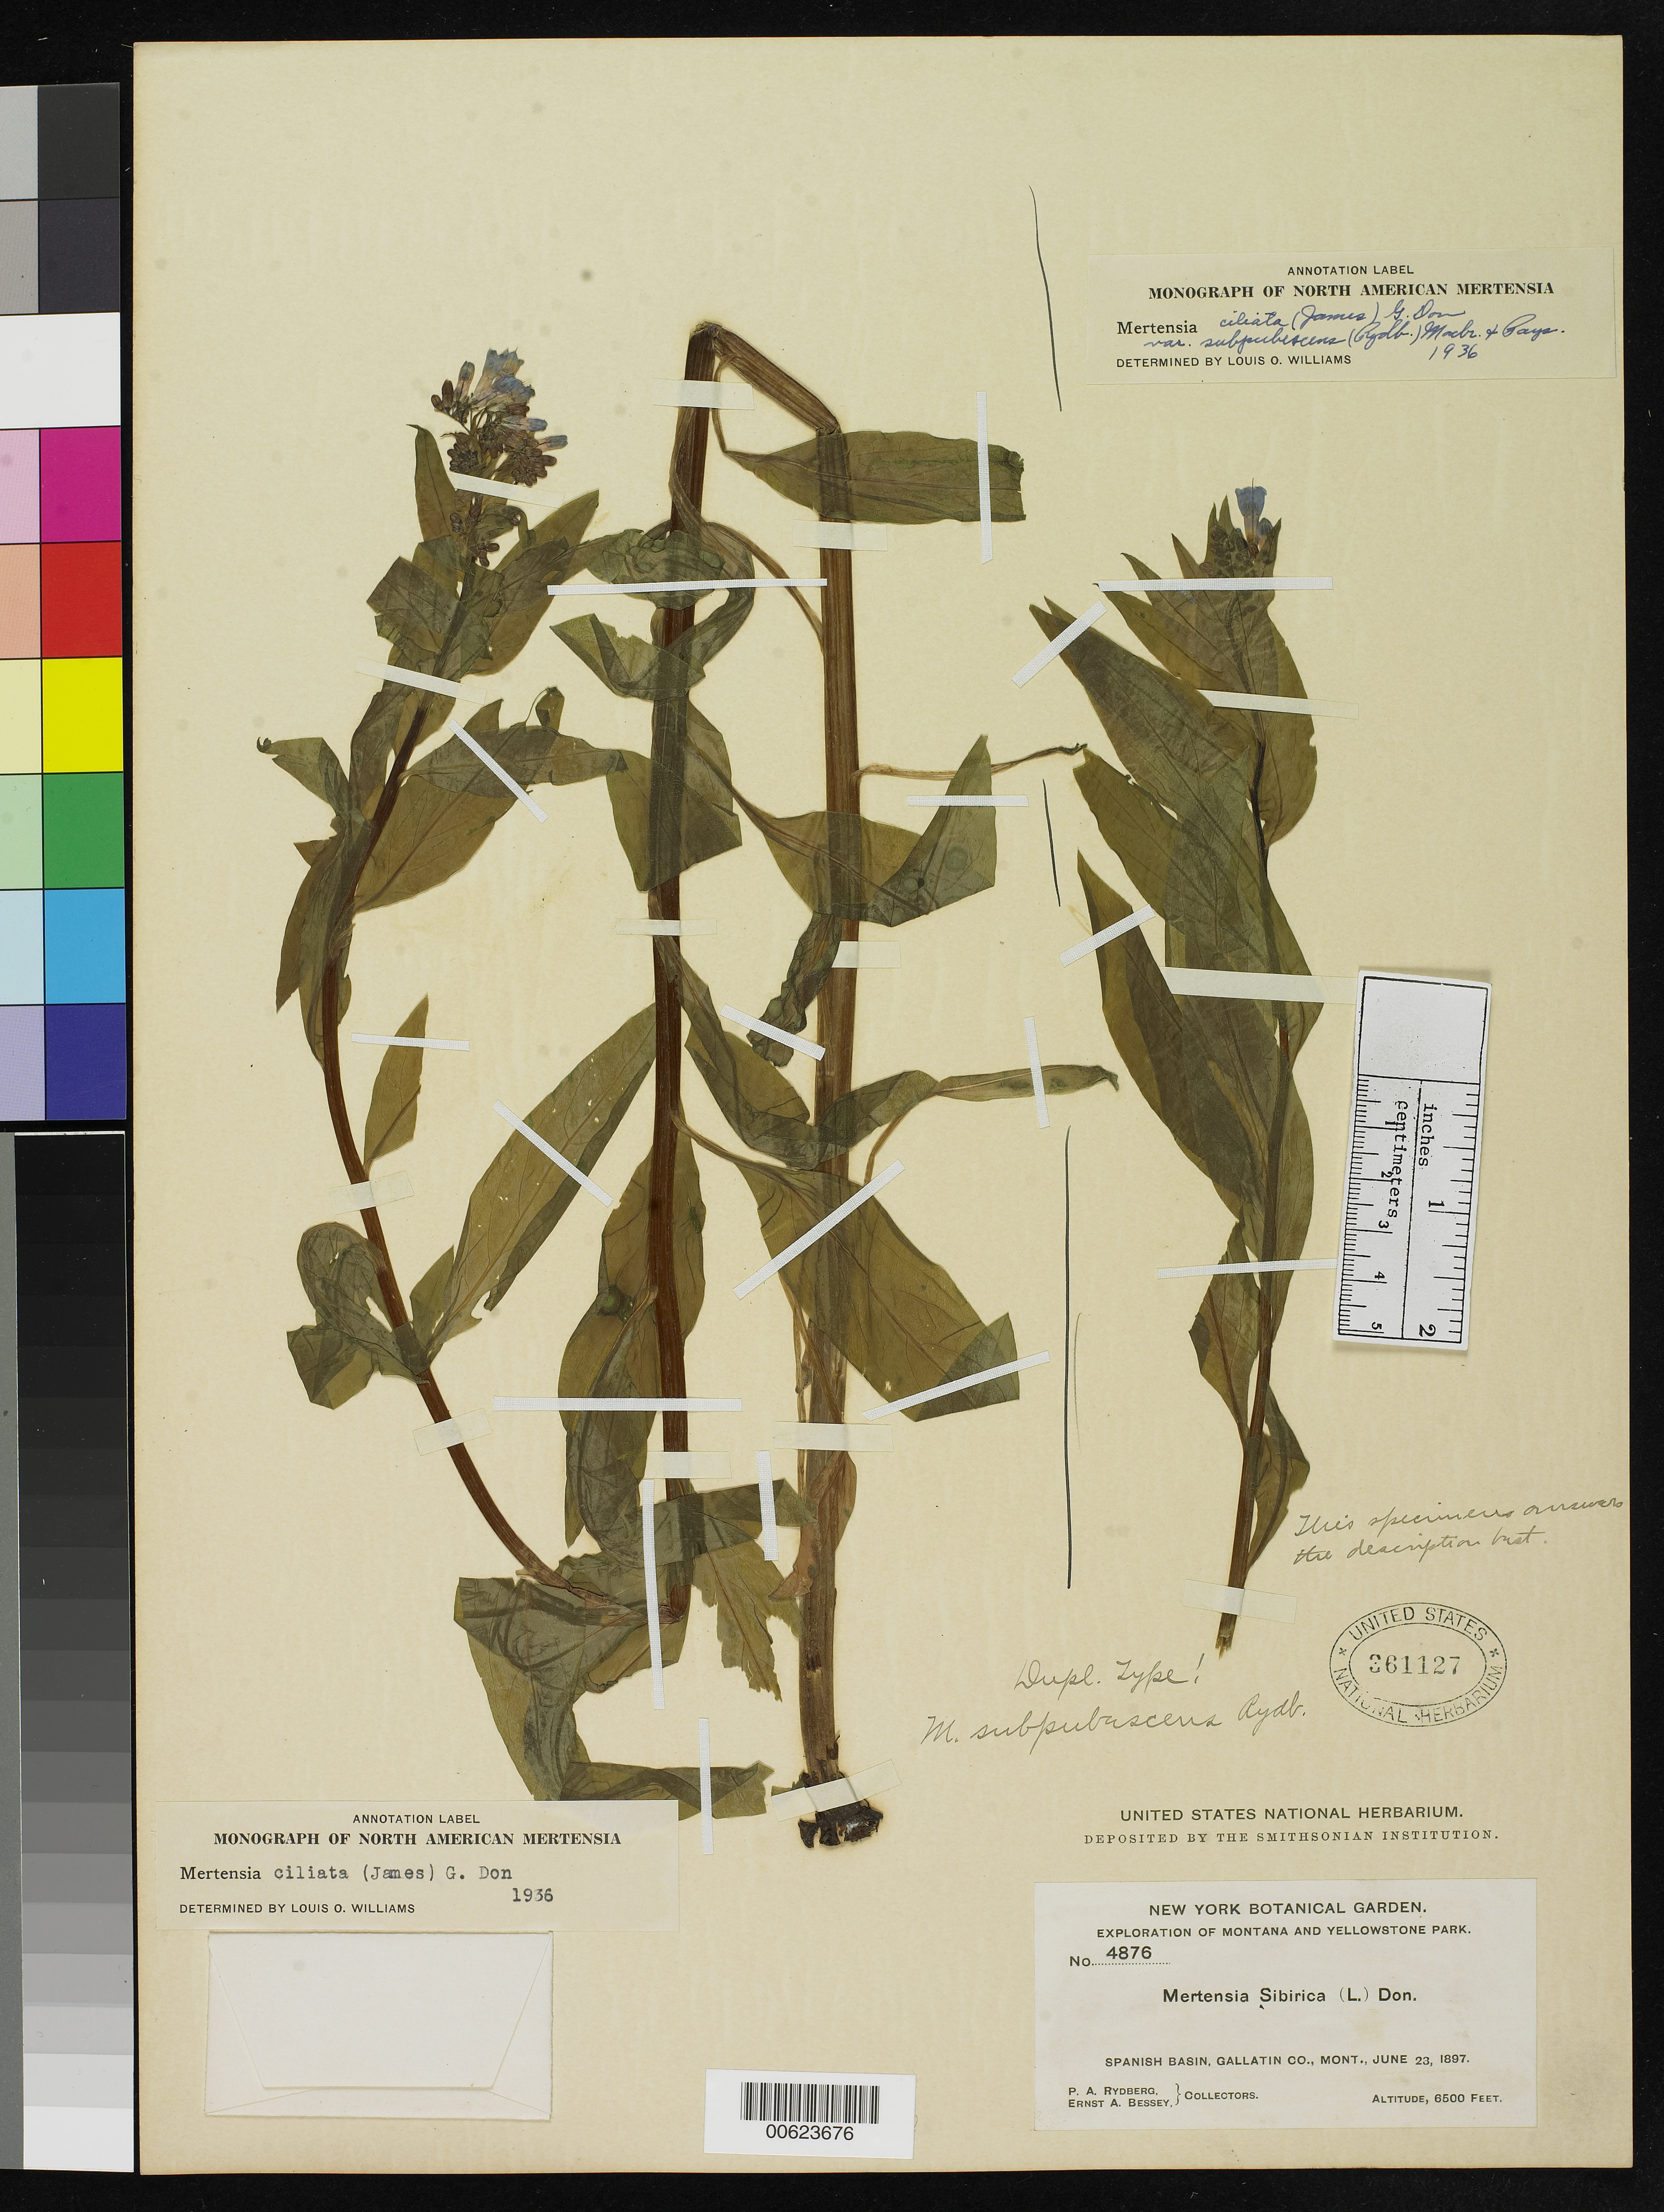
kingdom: Plantae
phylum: Tracheophyta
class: Magnoliopsida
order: Boraginales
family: Boraginaceae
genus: Mertensia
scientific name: Mertensia subpubescens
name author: Rydb.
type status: Isotype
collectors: P. A. Rydberg & E. Bessey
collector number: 4876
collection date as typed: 23 Jun 1897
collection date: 1897-06-23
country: United States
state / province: Montana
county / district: Gallatin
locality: Spanish Basin.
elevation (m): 1981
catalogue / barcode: US 361127